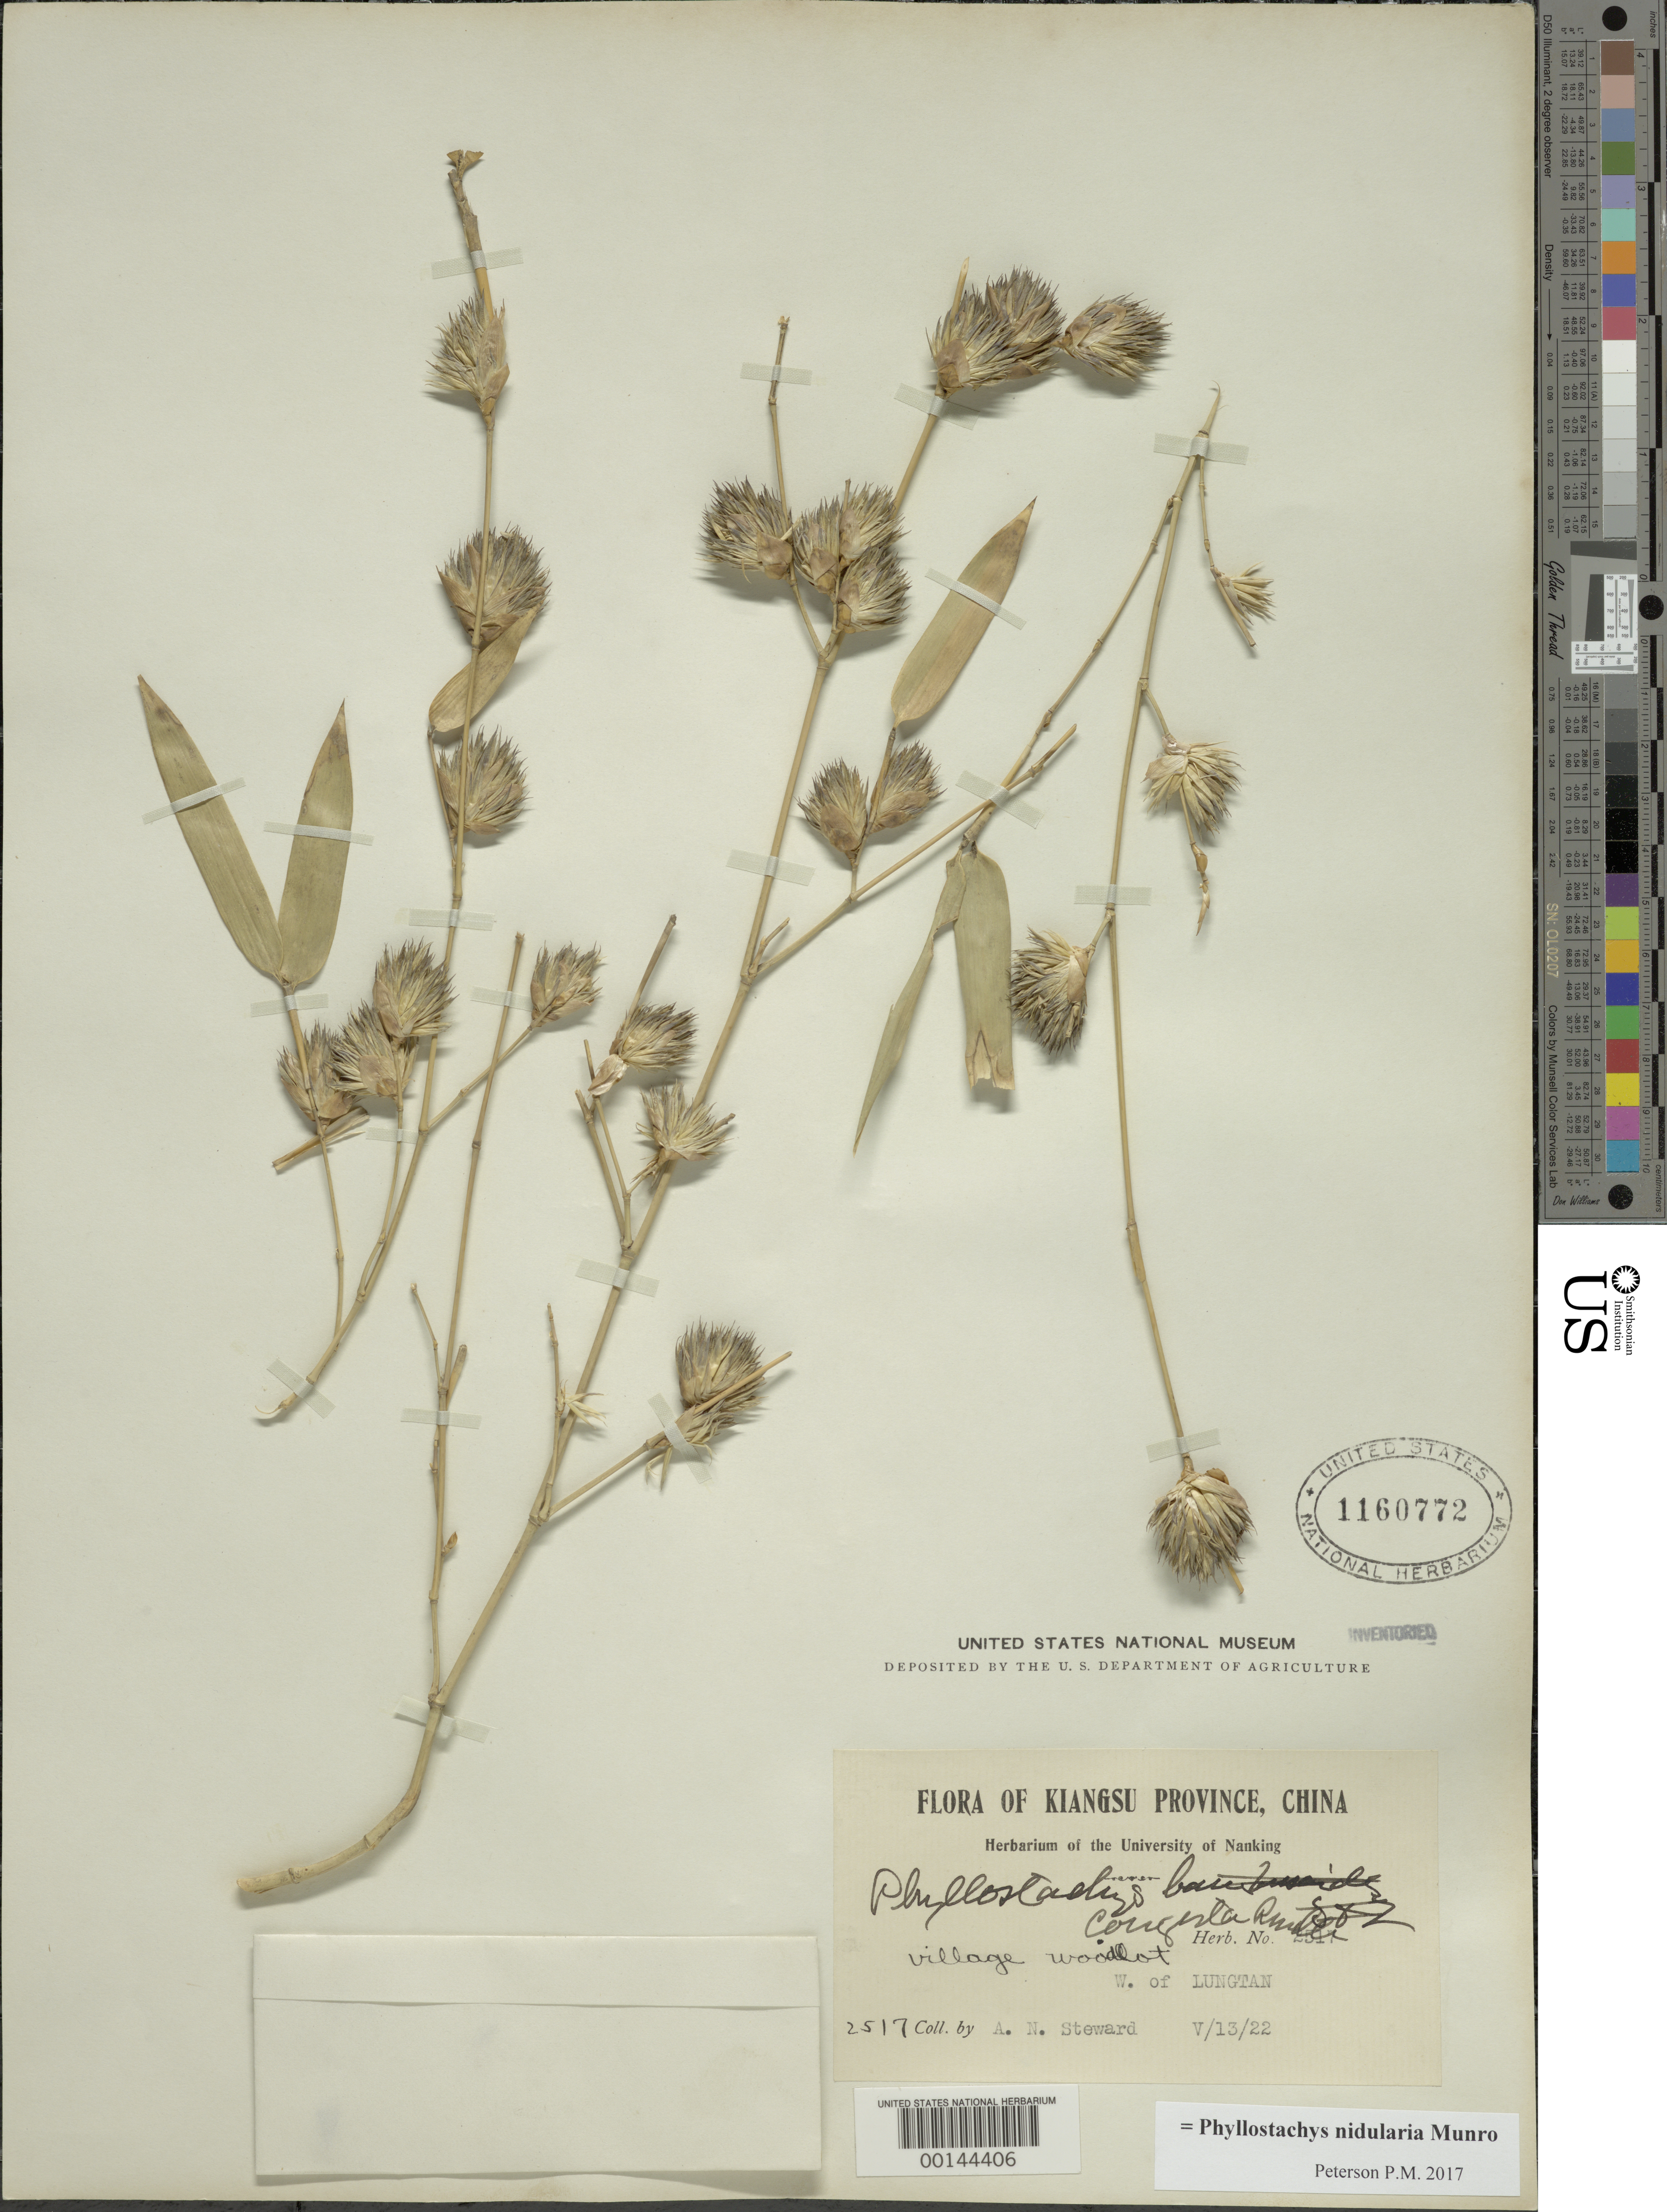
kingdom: Plantae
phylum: Tracheophyta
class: Liliopsida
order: Poales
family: Poaceae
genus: Phyllostachys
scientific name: Phyllostachys nidularia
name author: Munro ex Fenzi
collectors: A. N. Steward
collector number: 2517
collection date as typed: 13 May 1922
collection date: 1922-05-13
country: China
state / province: Jiangsu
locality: Lungtan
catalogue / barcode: US 1160772